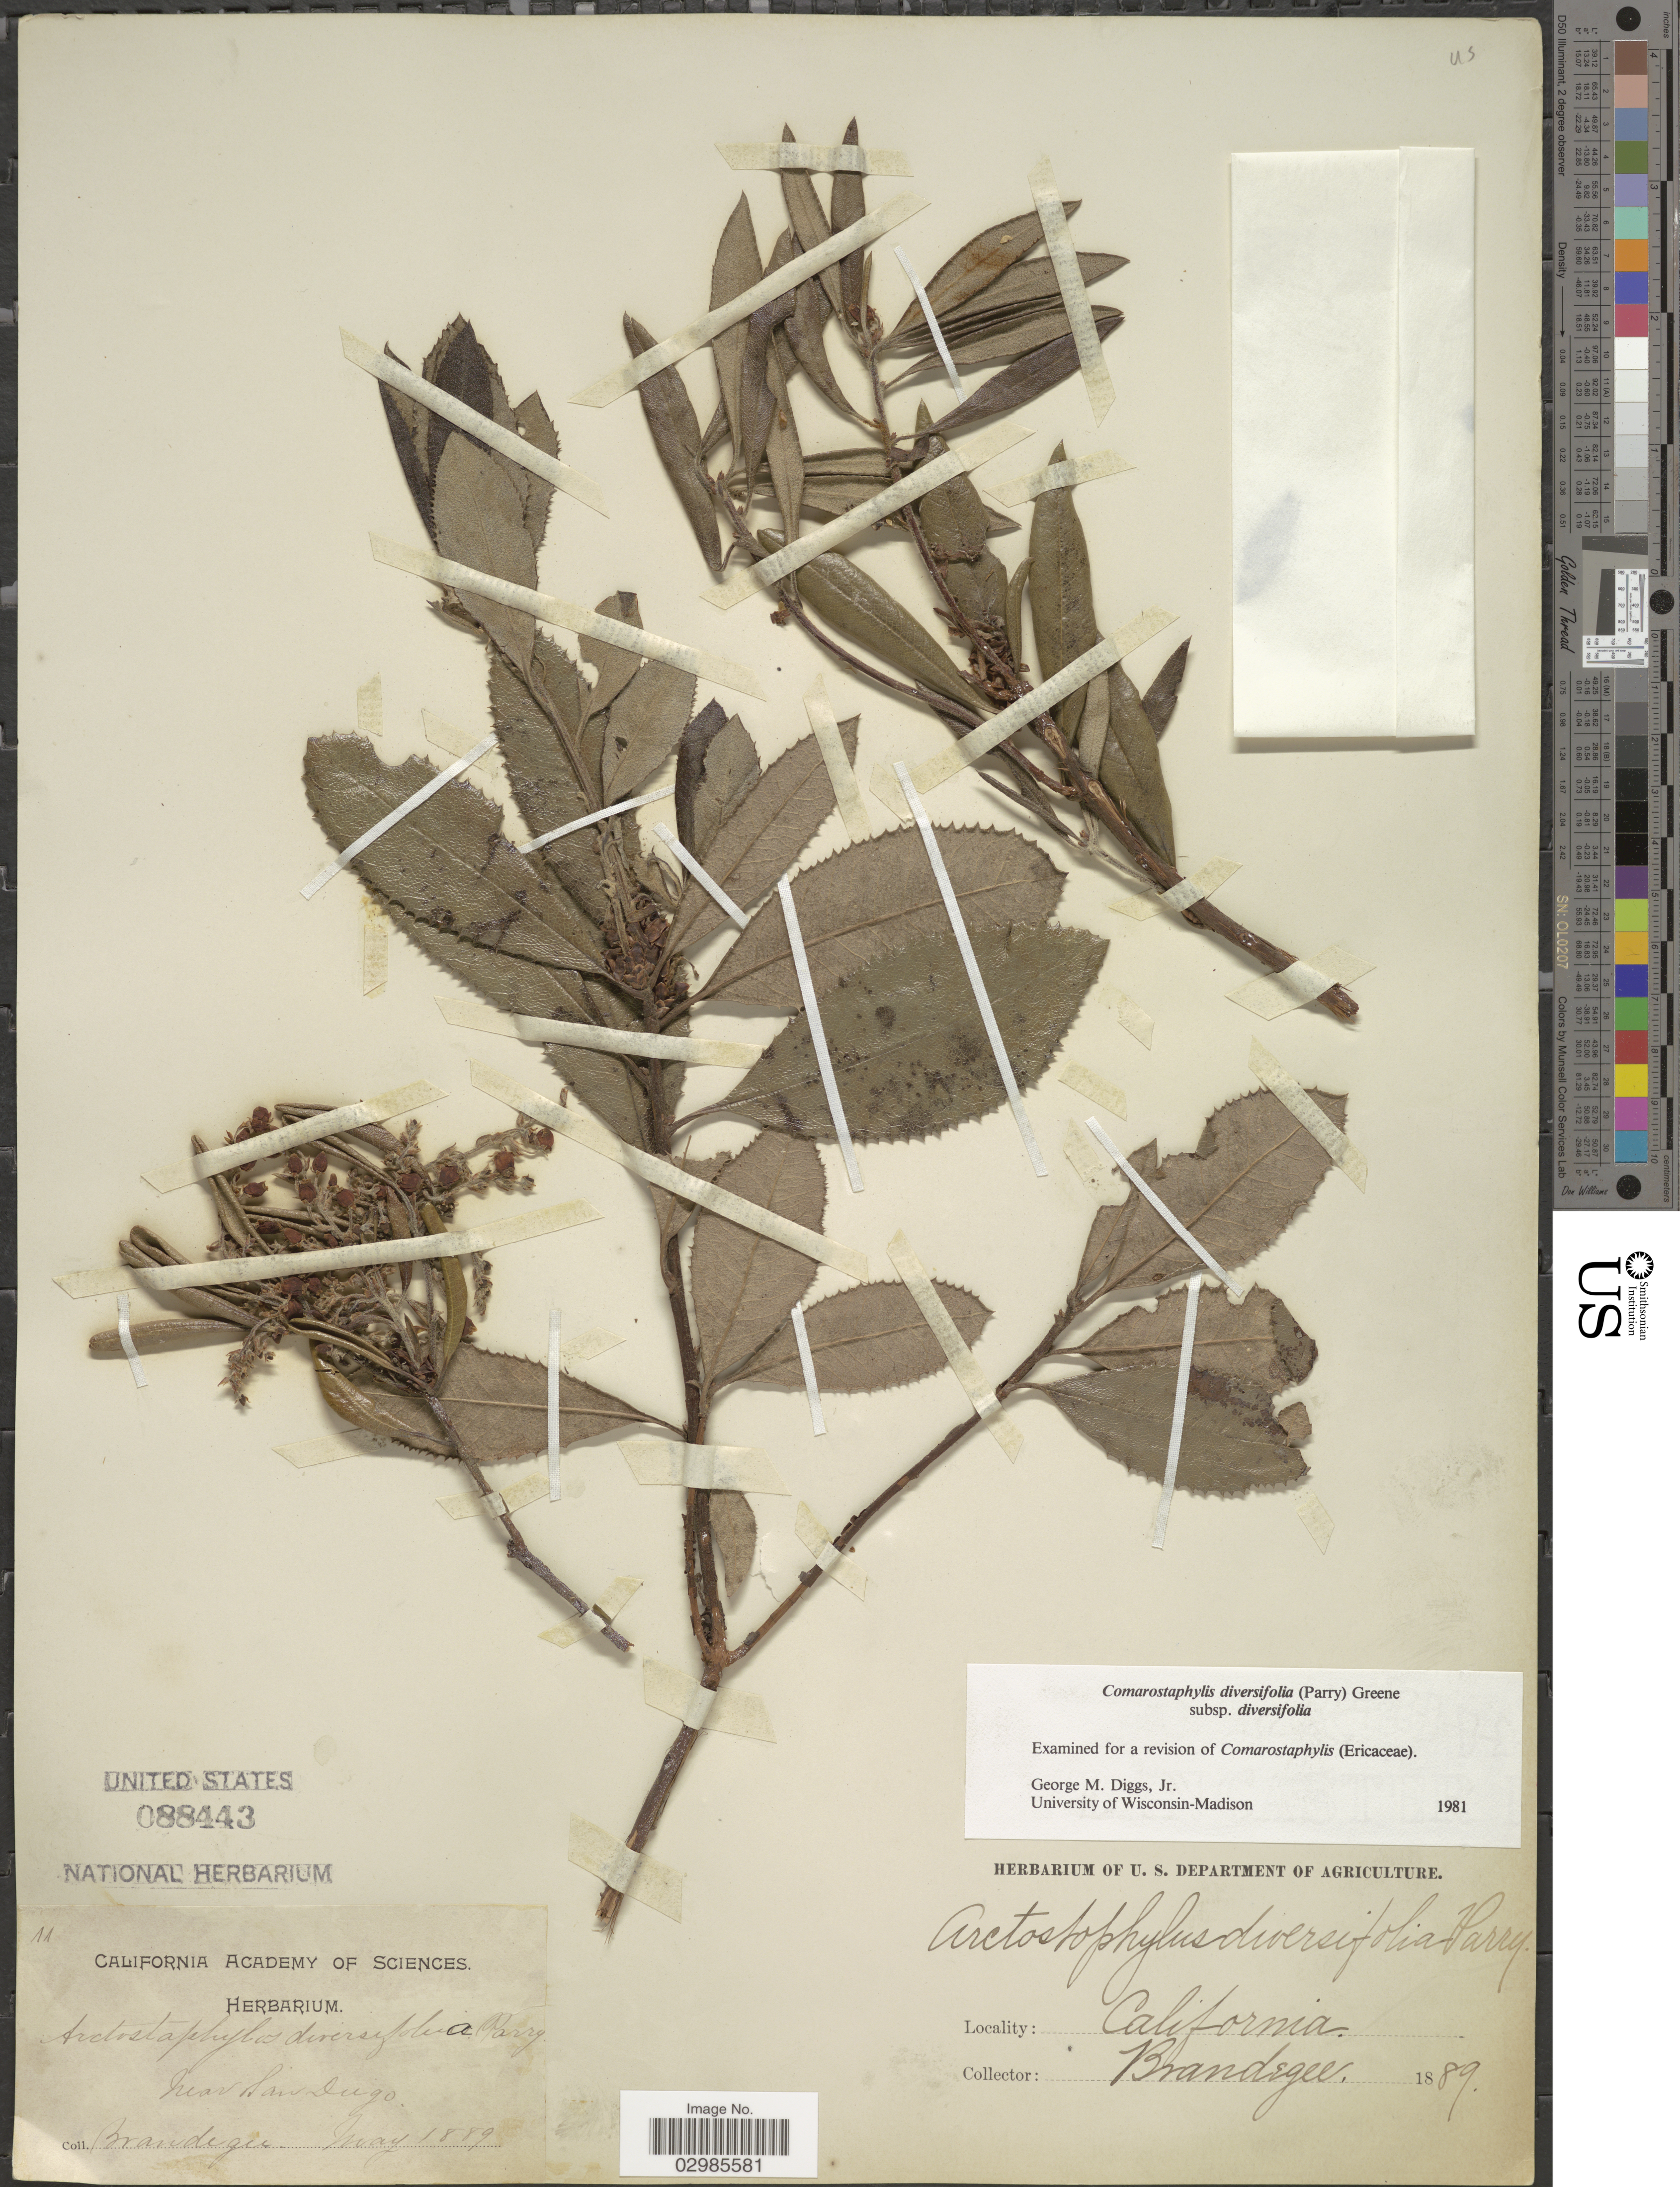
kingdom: Plantae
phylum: Tracheophyta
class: Magnoliopsida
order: Ericales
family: Ericaceae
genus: Comarostaphylis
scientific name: Comarostaphylis diversifolia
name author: (Parry) Greene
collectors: -- Brandegee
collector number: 11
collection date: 1889-05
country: United States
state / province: California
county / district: San Diego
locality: Near San Diego.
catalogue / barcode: US 88443